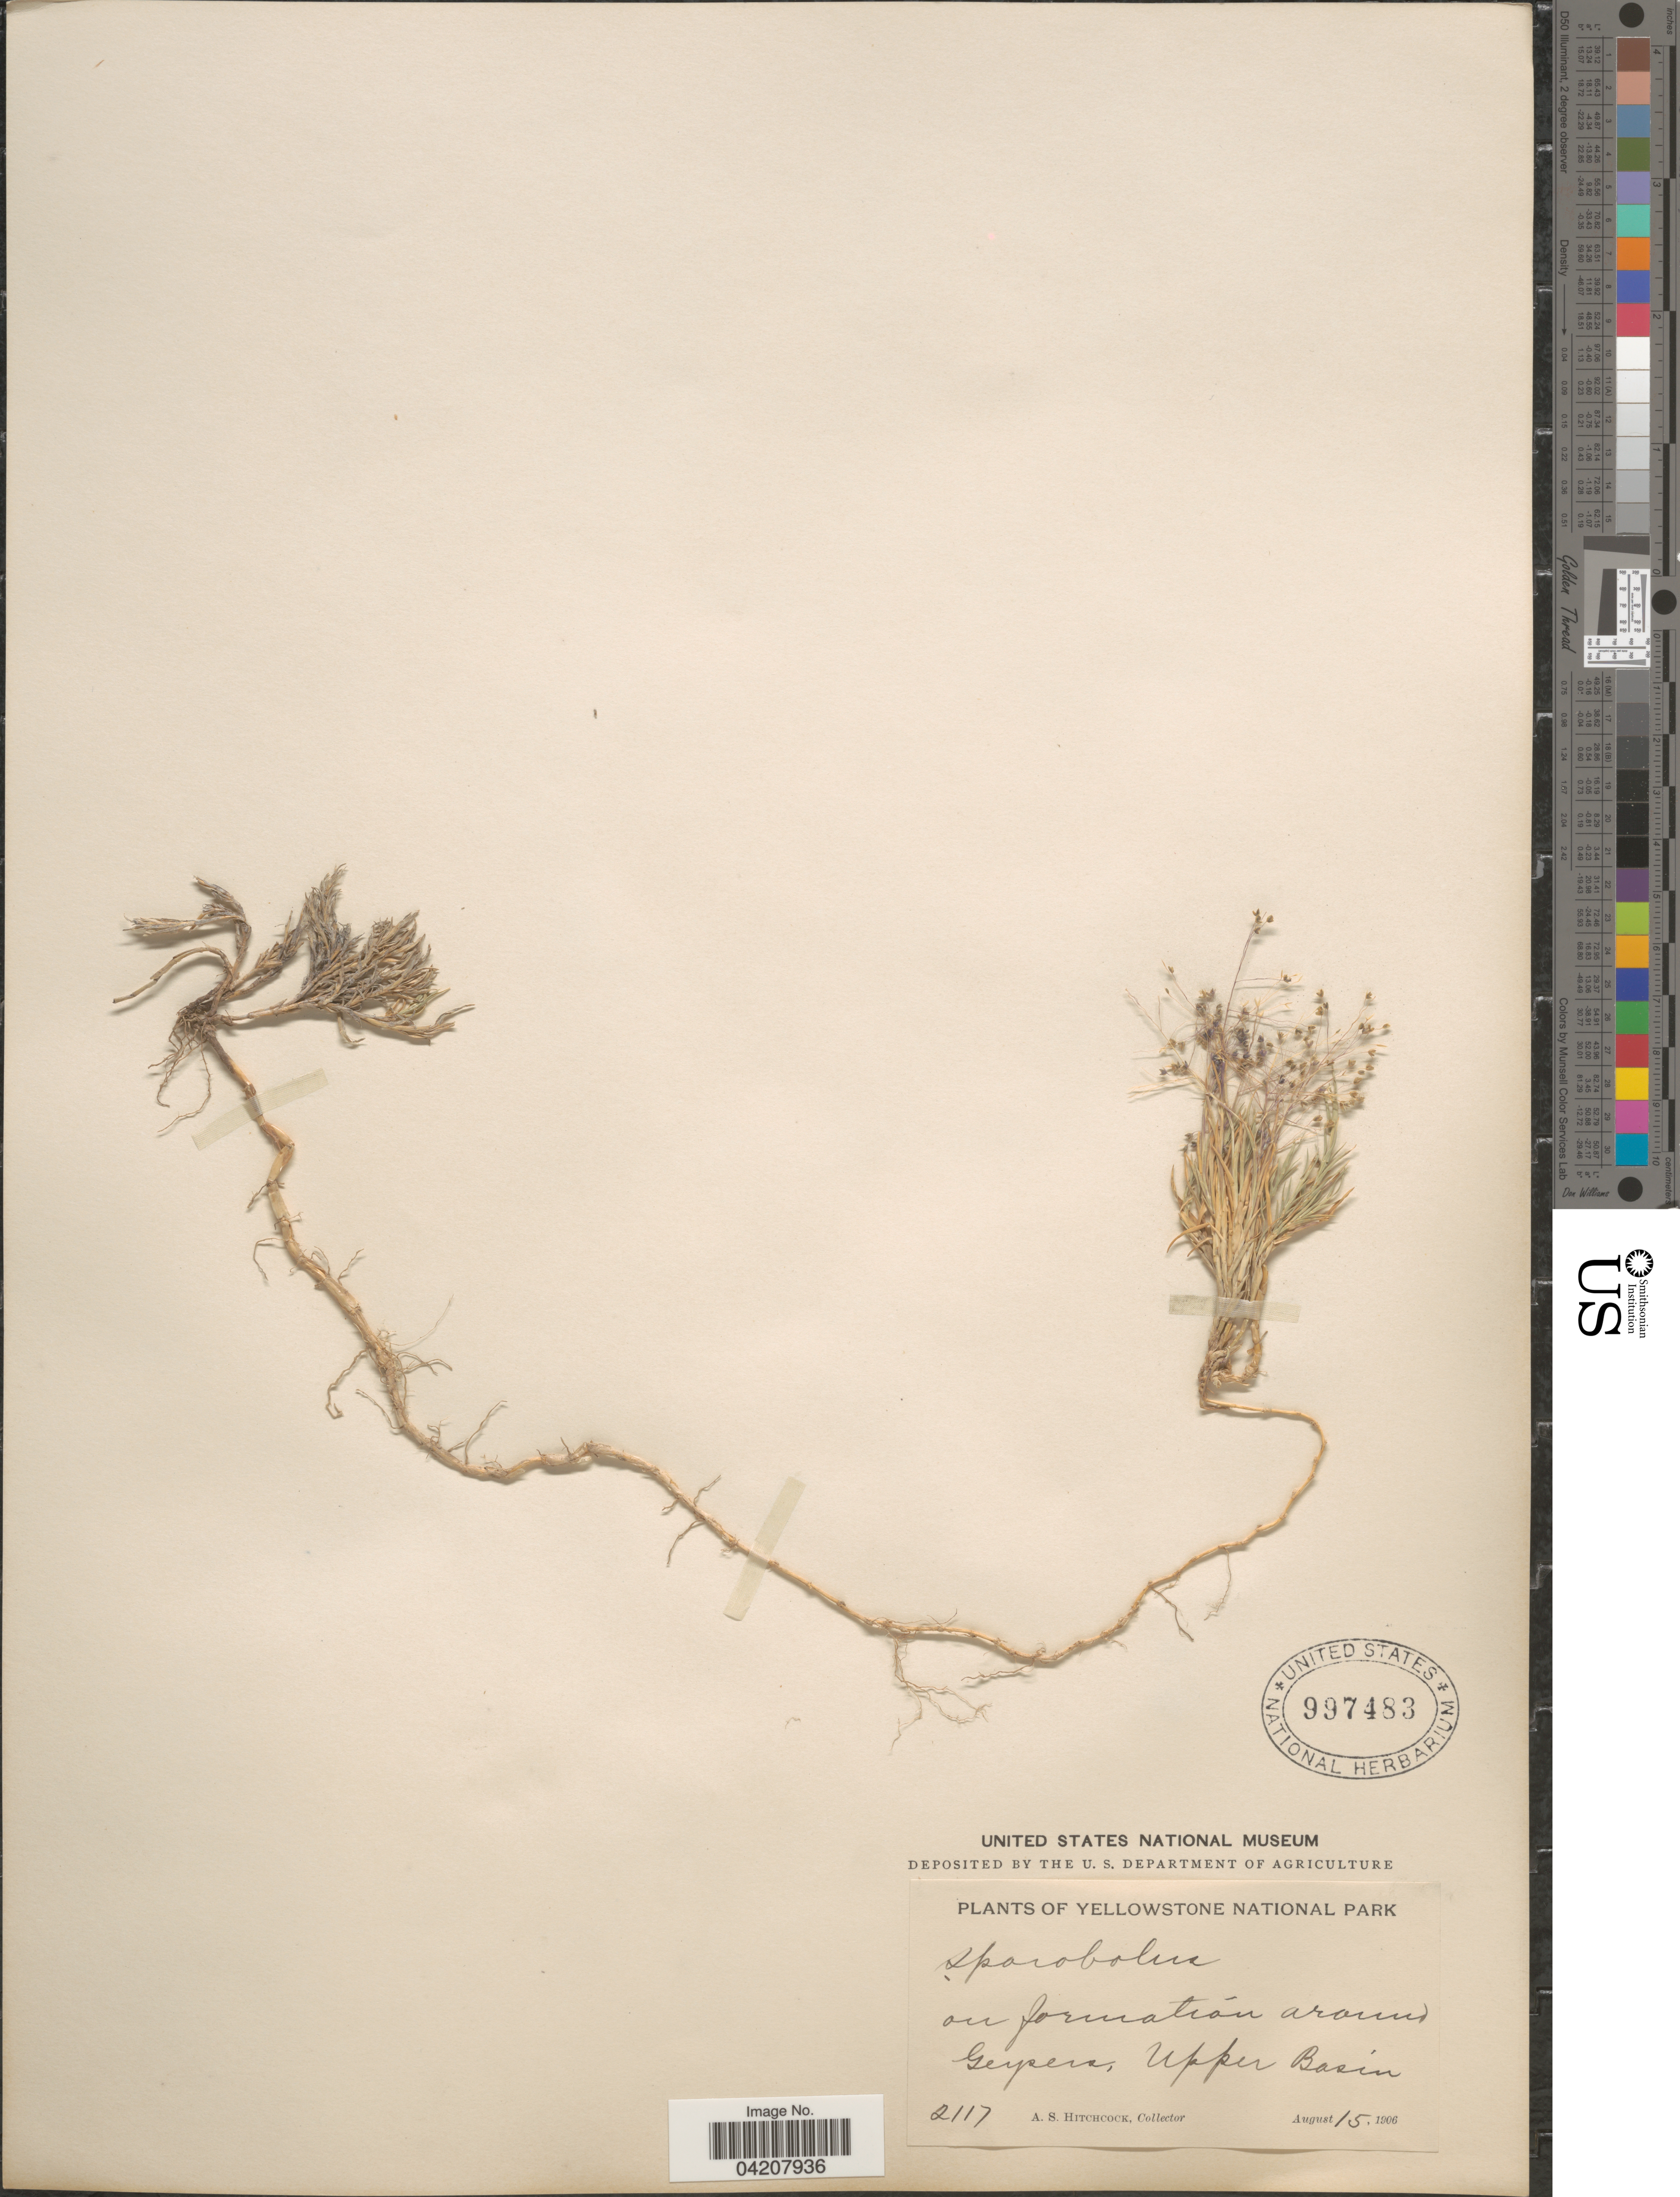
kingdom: Plantae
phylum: Tracheophyta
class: Liliopsida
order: Poales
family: Poaceae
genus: Muhlenbergia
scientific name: Muhlenbergia asperifolia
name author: (Nees & Meyen ex Trin.) Parodi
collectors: A. S. Hitchcock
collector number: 2117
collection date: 1906-08-15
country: United States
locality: Yellowstone National Park. On formation around Geysers, Upper Basin.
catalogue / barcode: US 997483